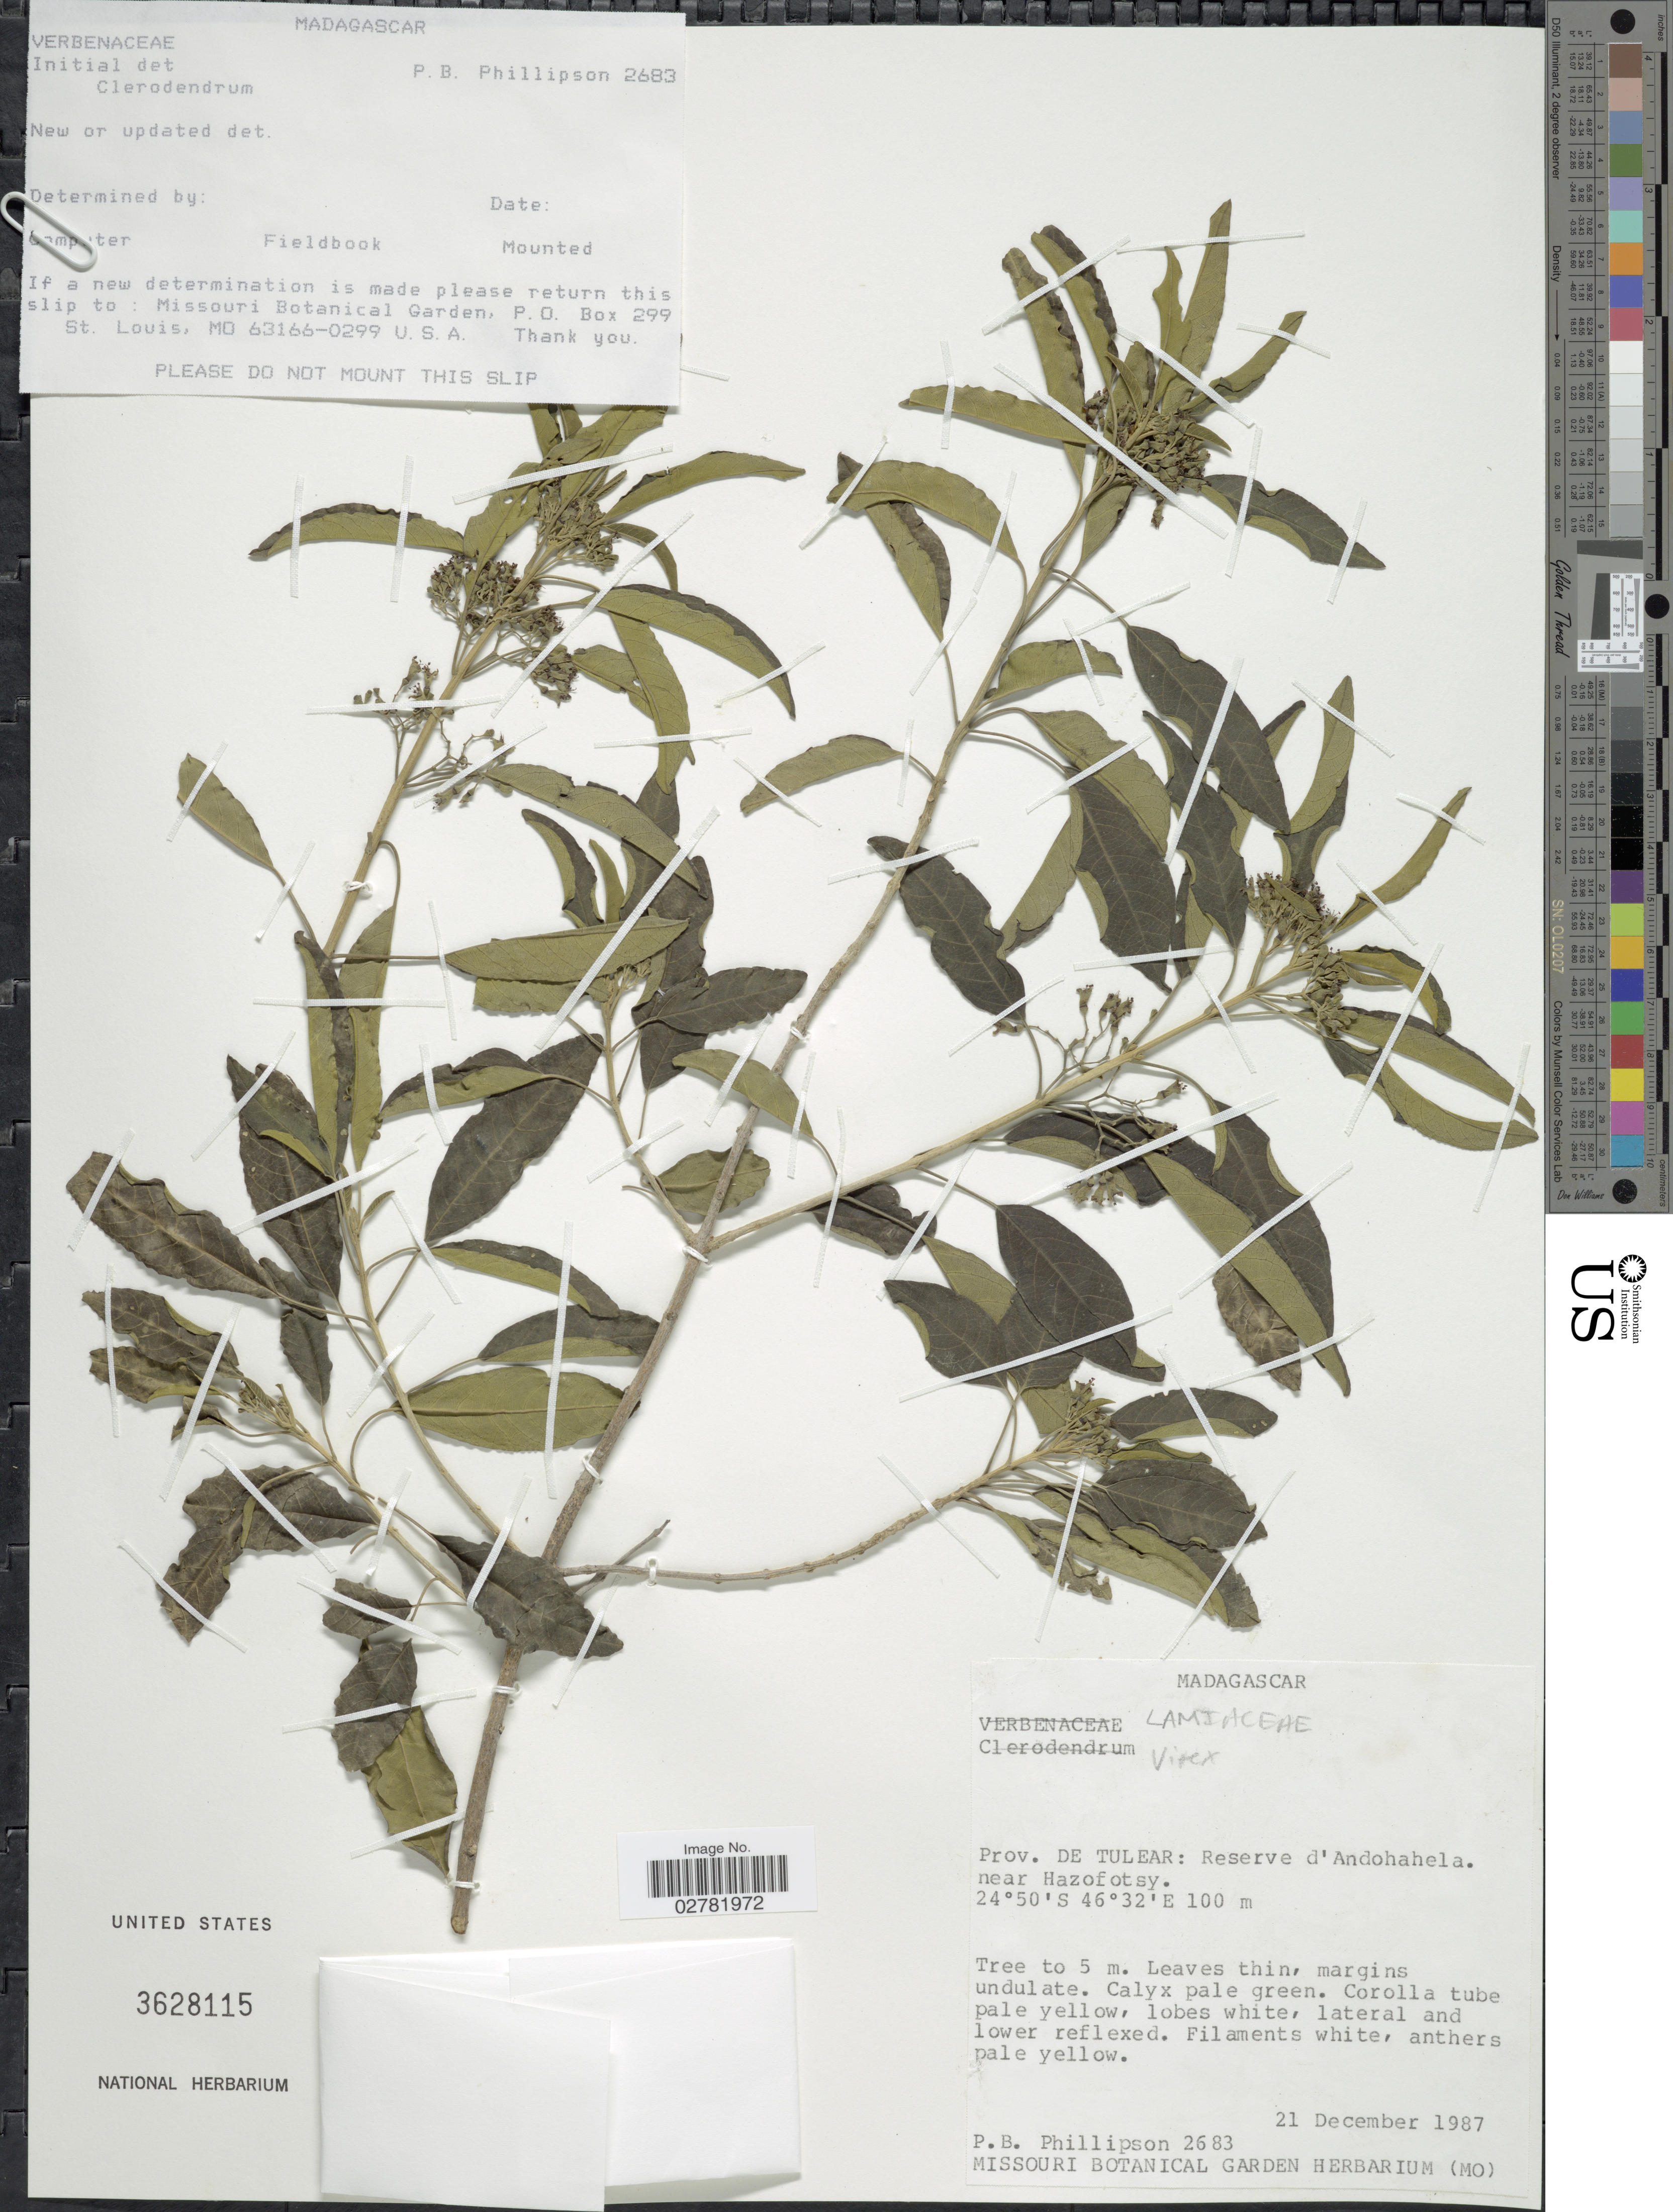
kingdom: Plantae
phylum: Tracheophyta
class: Magnoliopsida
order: Lamiales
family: Lamiaceae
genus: Vitex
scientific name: Vitex sp.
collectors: P. B. Phillipson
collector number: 2683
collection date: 1987-12-21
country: Madagascar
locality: Prov. De Tulear: Reserve d'Andohahela. near Hazofotsy.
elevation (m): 100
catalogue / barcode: US 3628115